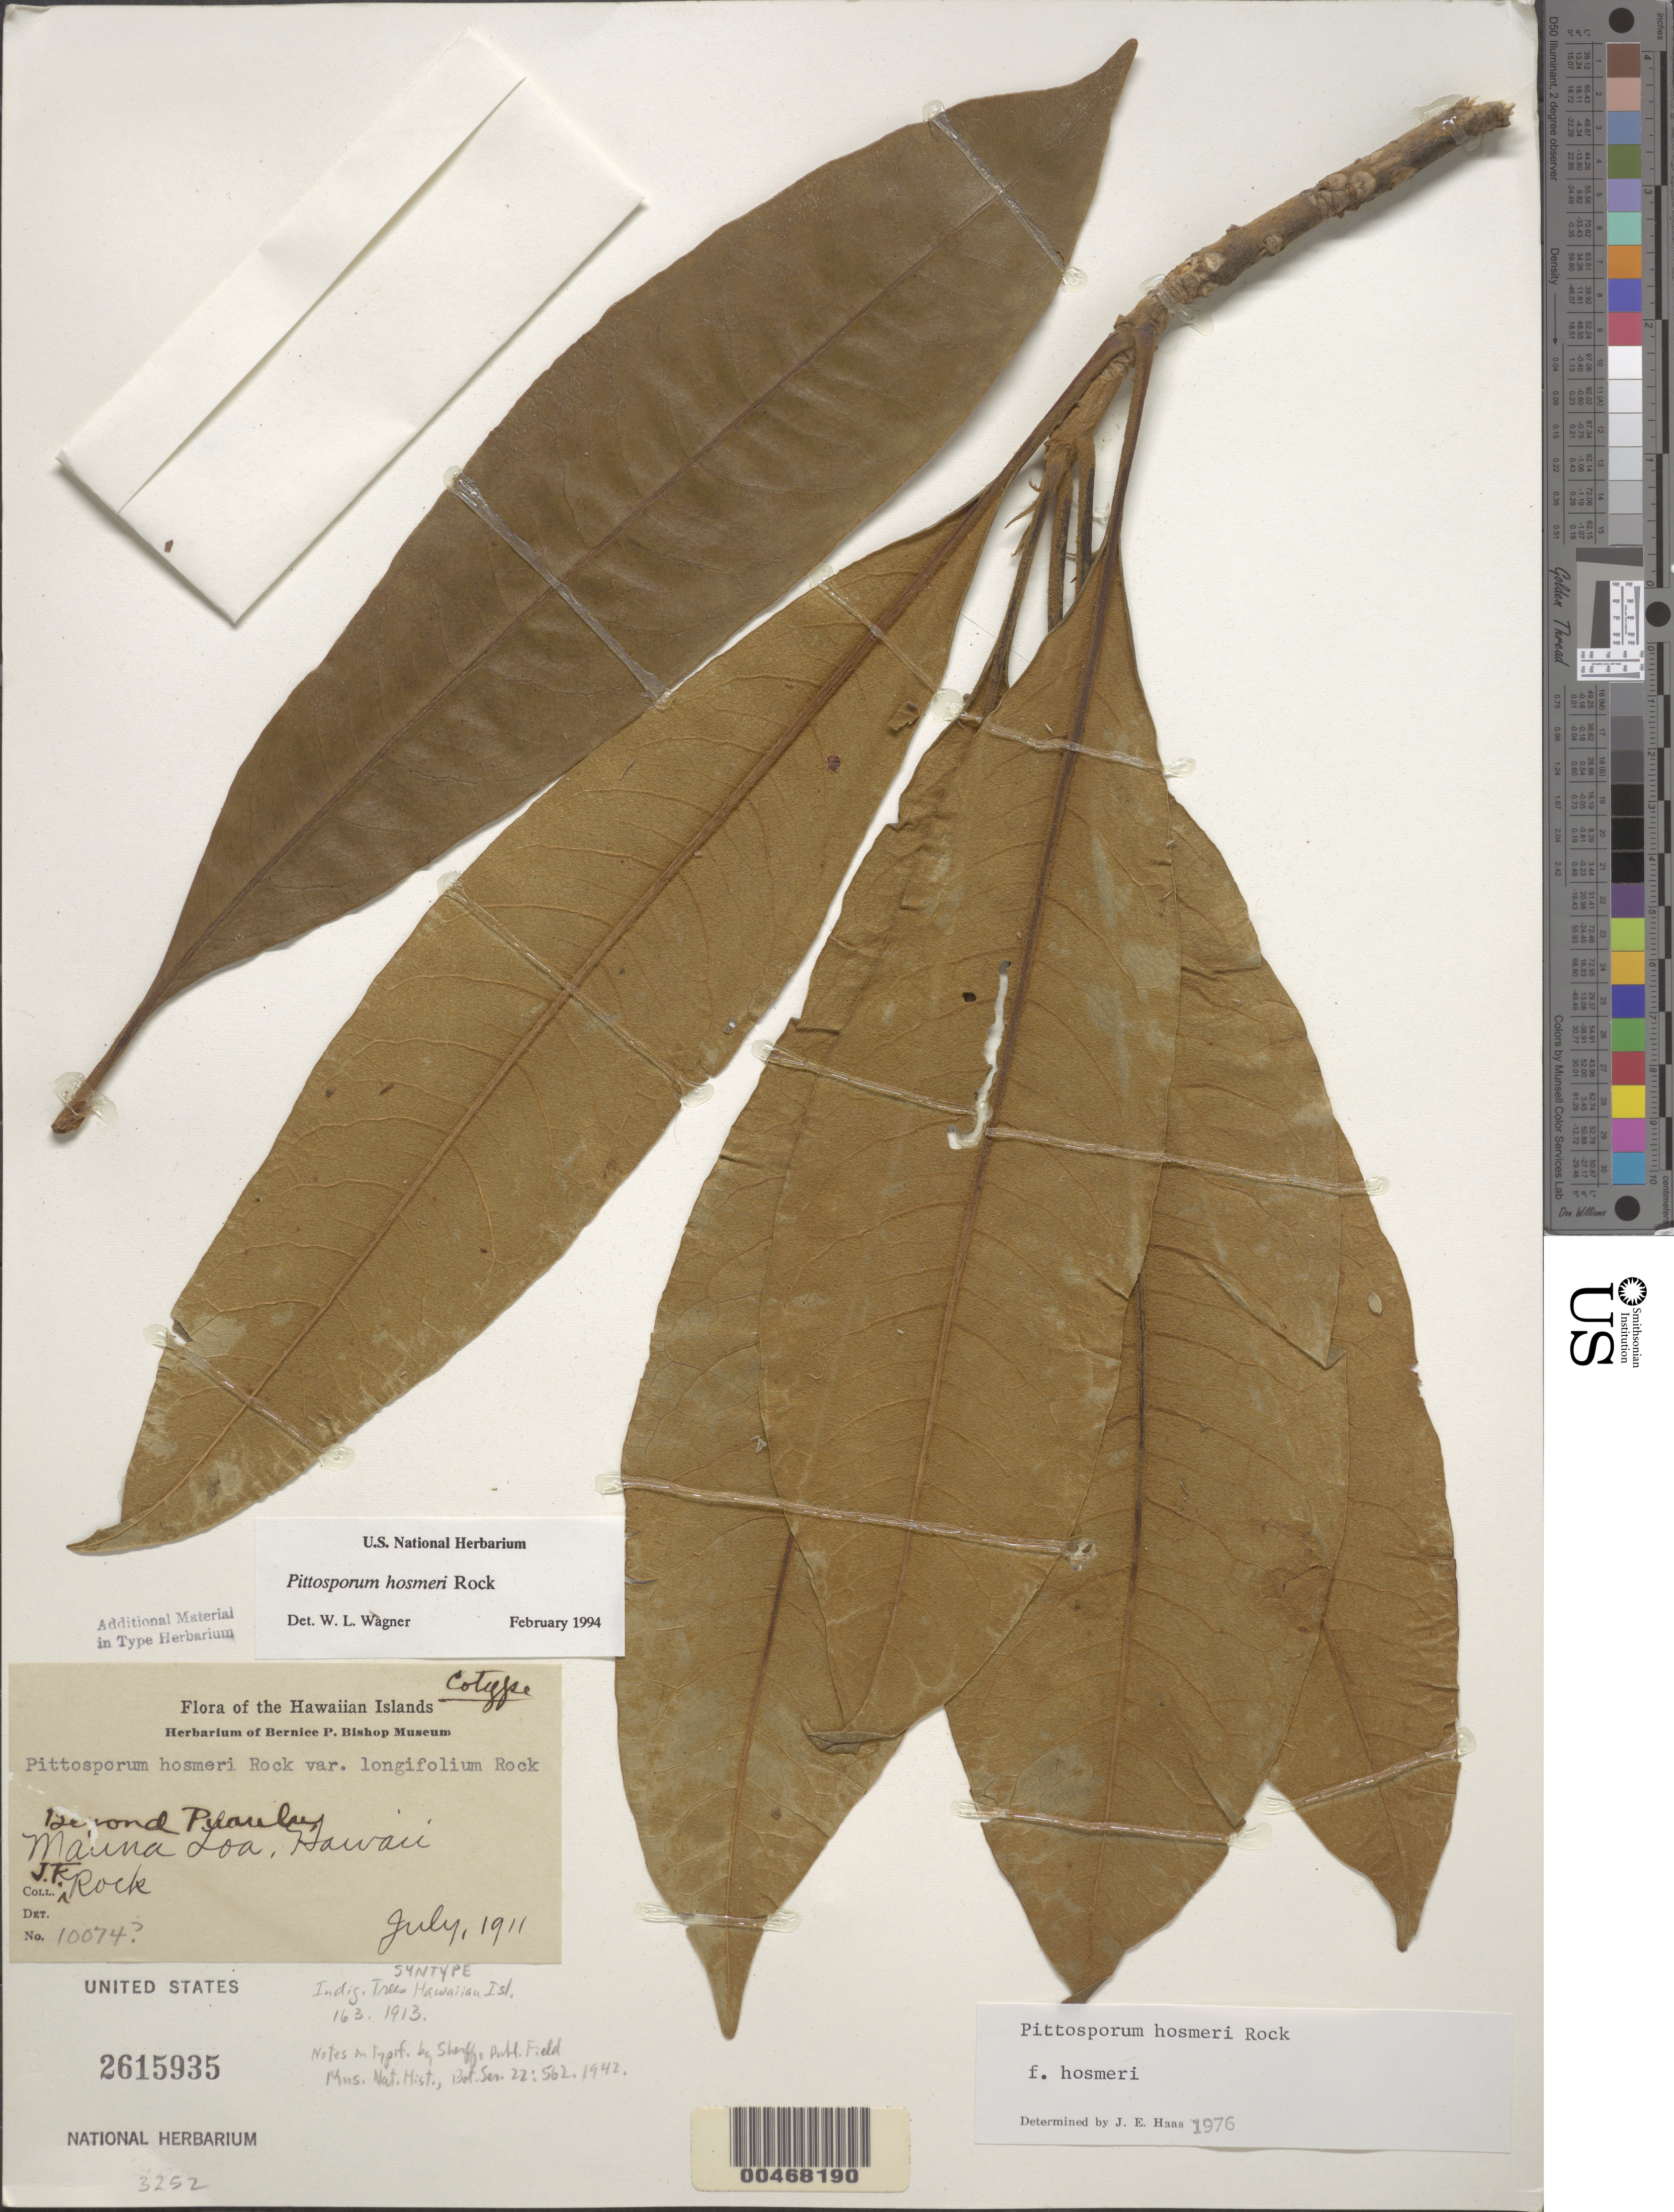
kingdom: Plantae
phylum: Tracheophyta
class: Magnoliopsida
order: Apiales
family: Pittosporaceae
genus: Pittosporum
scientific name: Pittosporum hosmeri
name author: Rock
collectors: J. Rock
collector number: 10074?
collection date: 1911-07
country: United States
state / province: Hawaii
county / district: Hawaii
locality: Hawaiian Islands. Beyond Puaulu. Mauna Loa.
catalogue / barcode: US 2615935